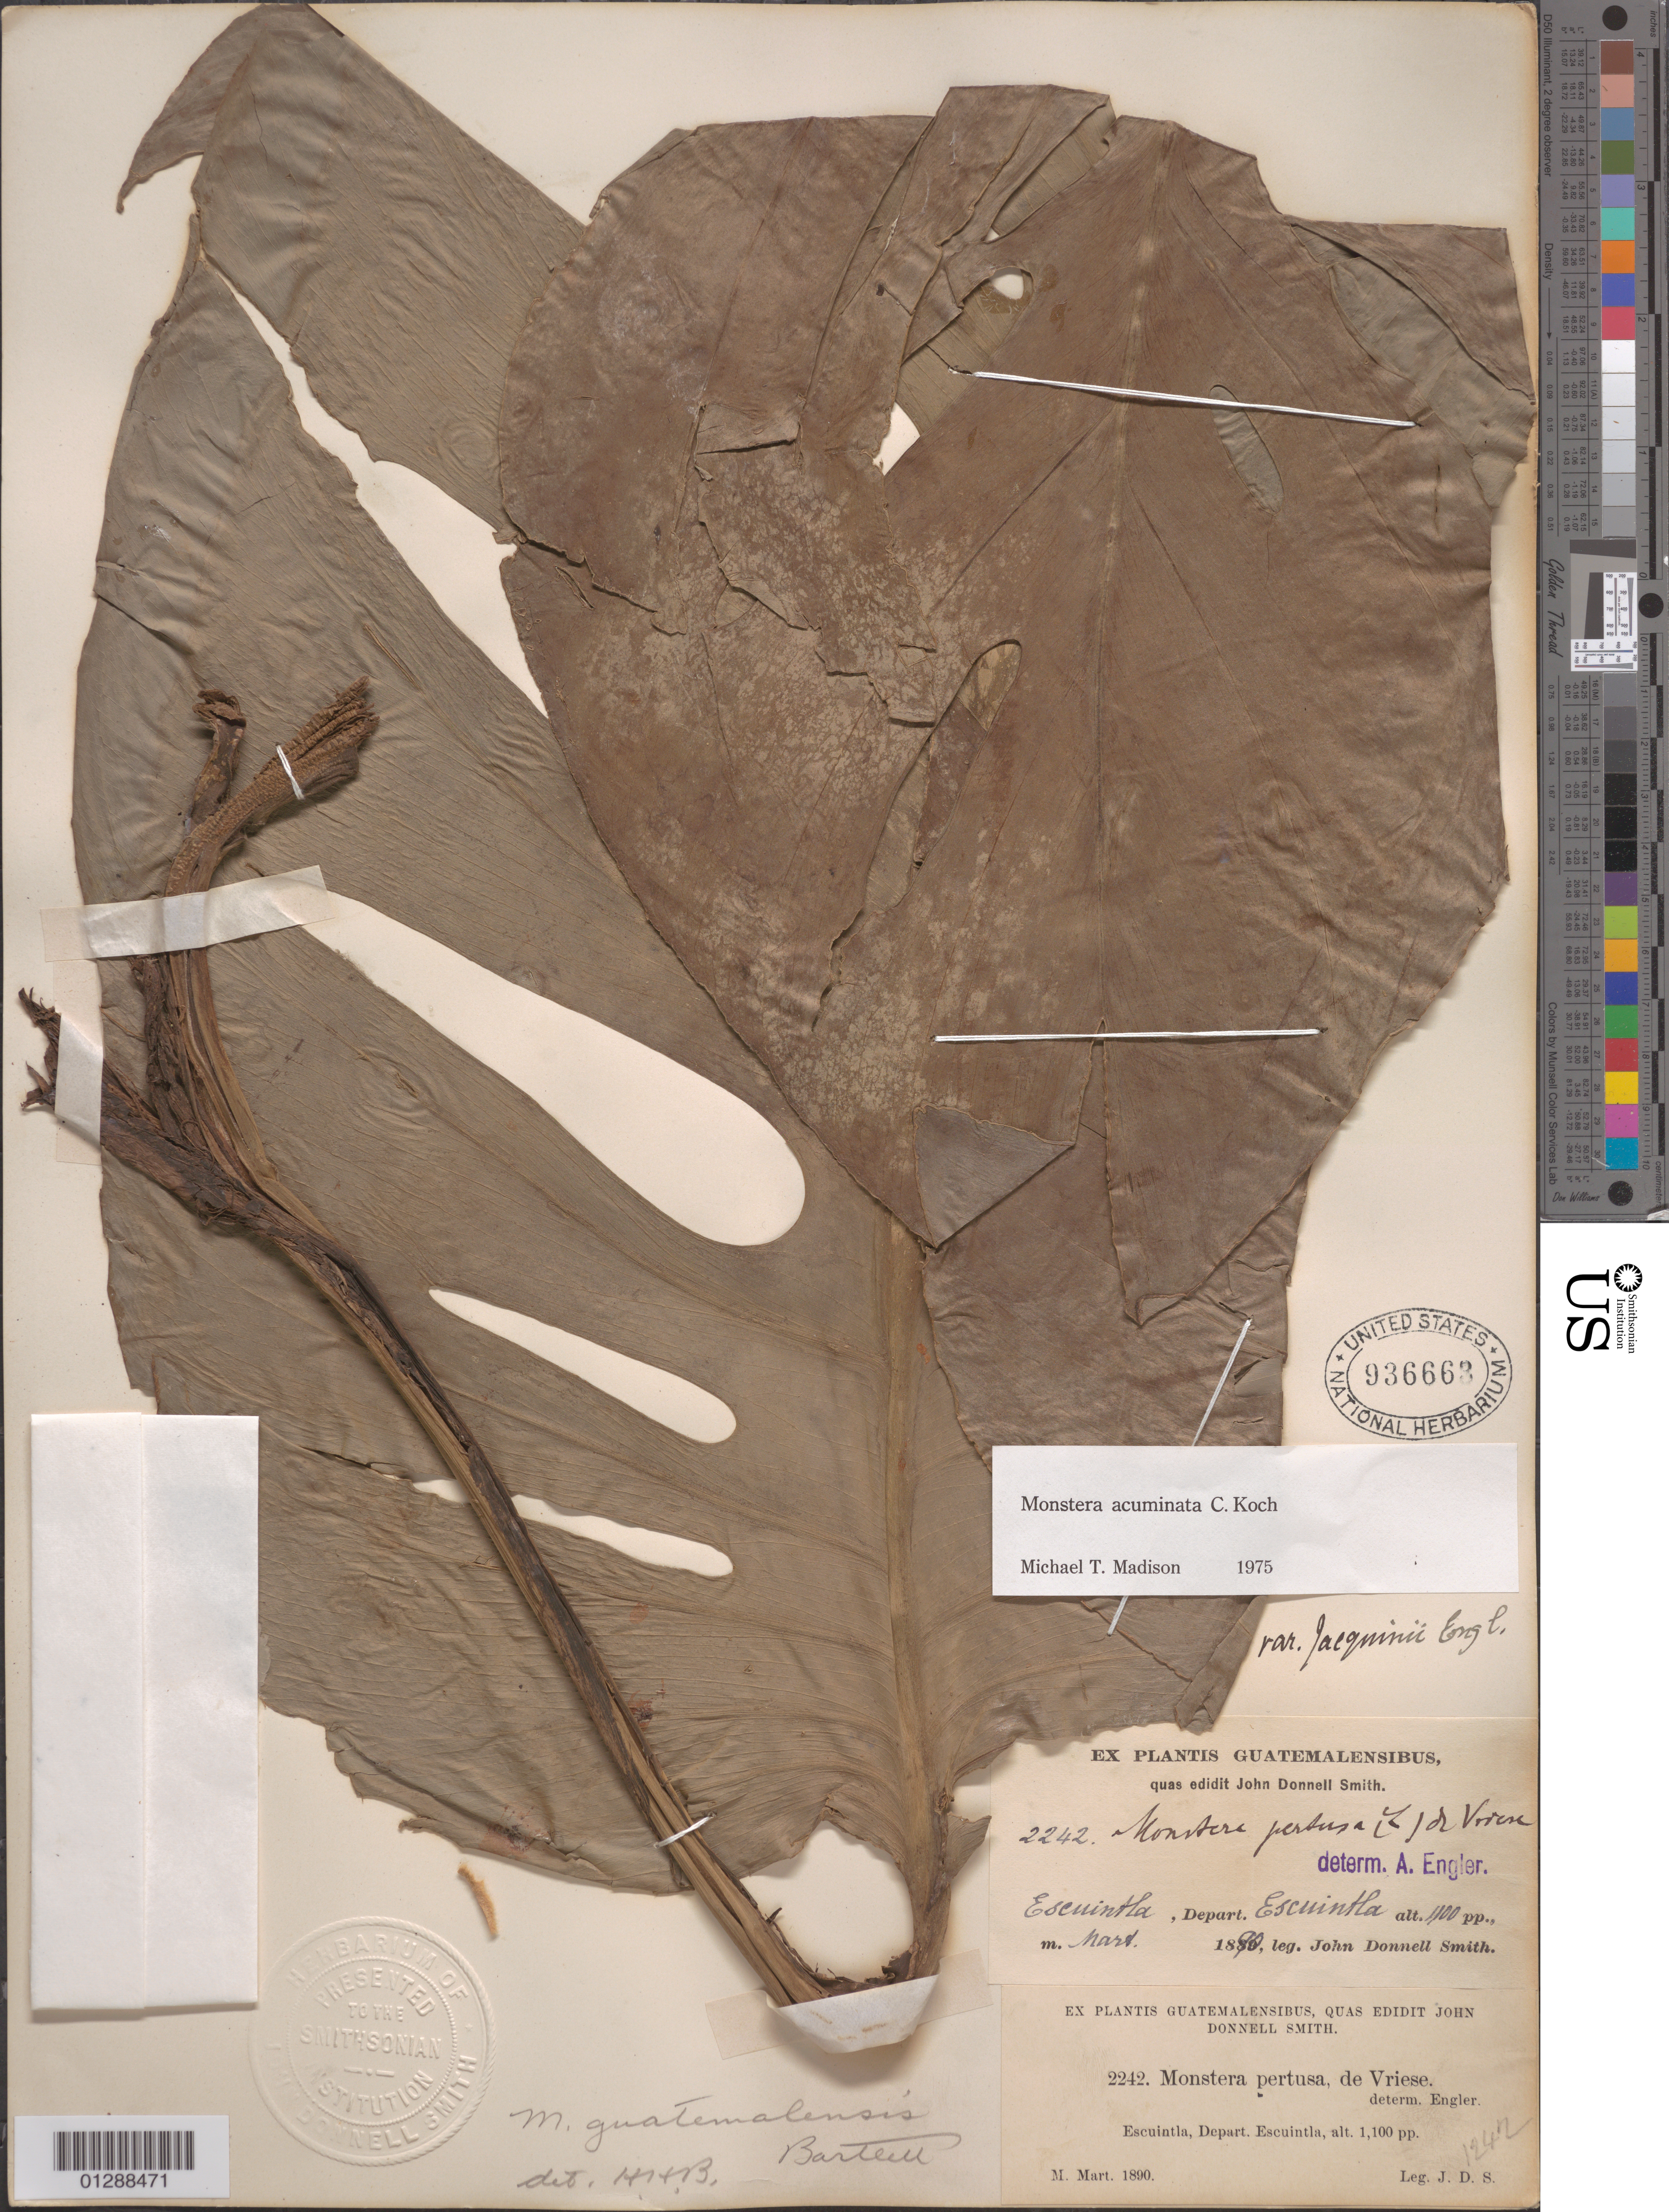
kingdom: Plantae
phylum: Tracheophyta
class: Liliopsida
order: Alismatales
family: Araceae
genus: Monstera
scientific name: Monstera acuminata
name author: K. Koch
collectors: J. Donnell Smith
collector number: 2242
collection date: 1890-03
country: Guatemala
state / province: Escuintla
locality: Escuintla, Depart. Escuintla.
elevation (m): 335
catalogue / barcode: US 936663